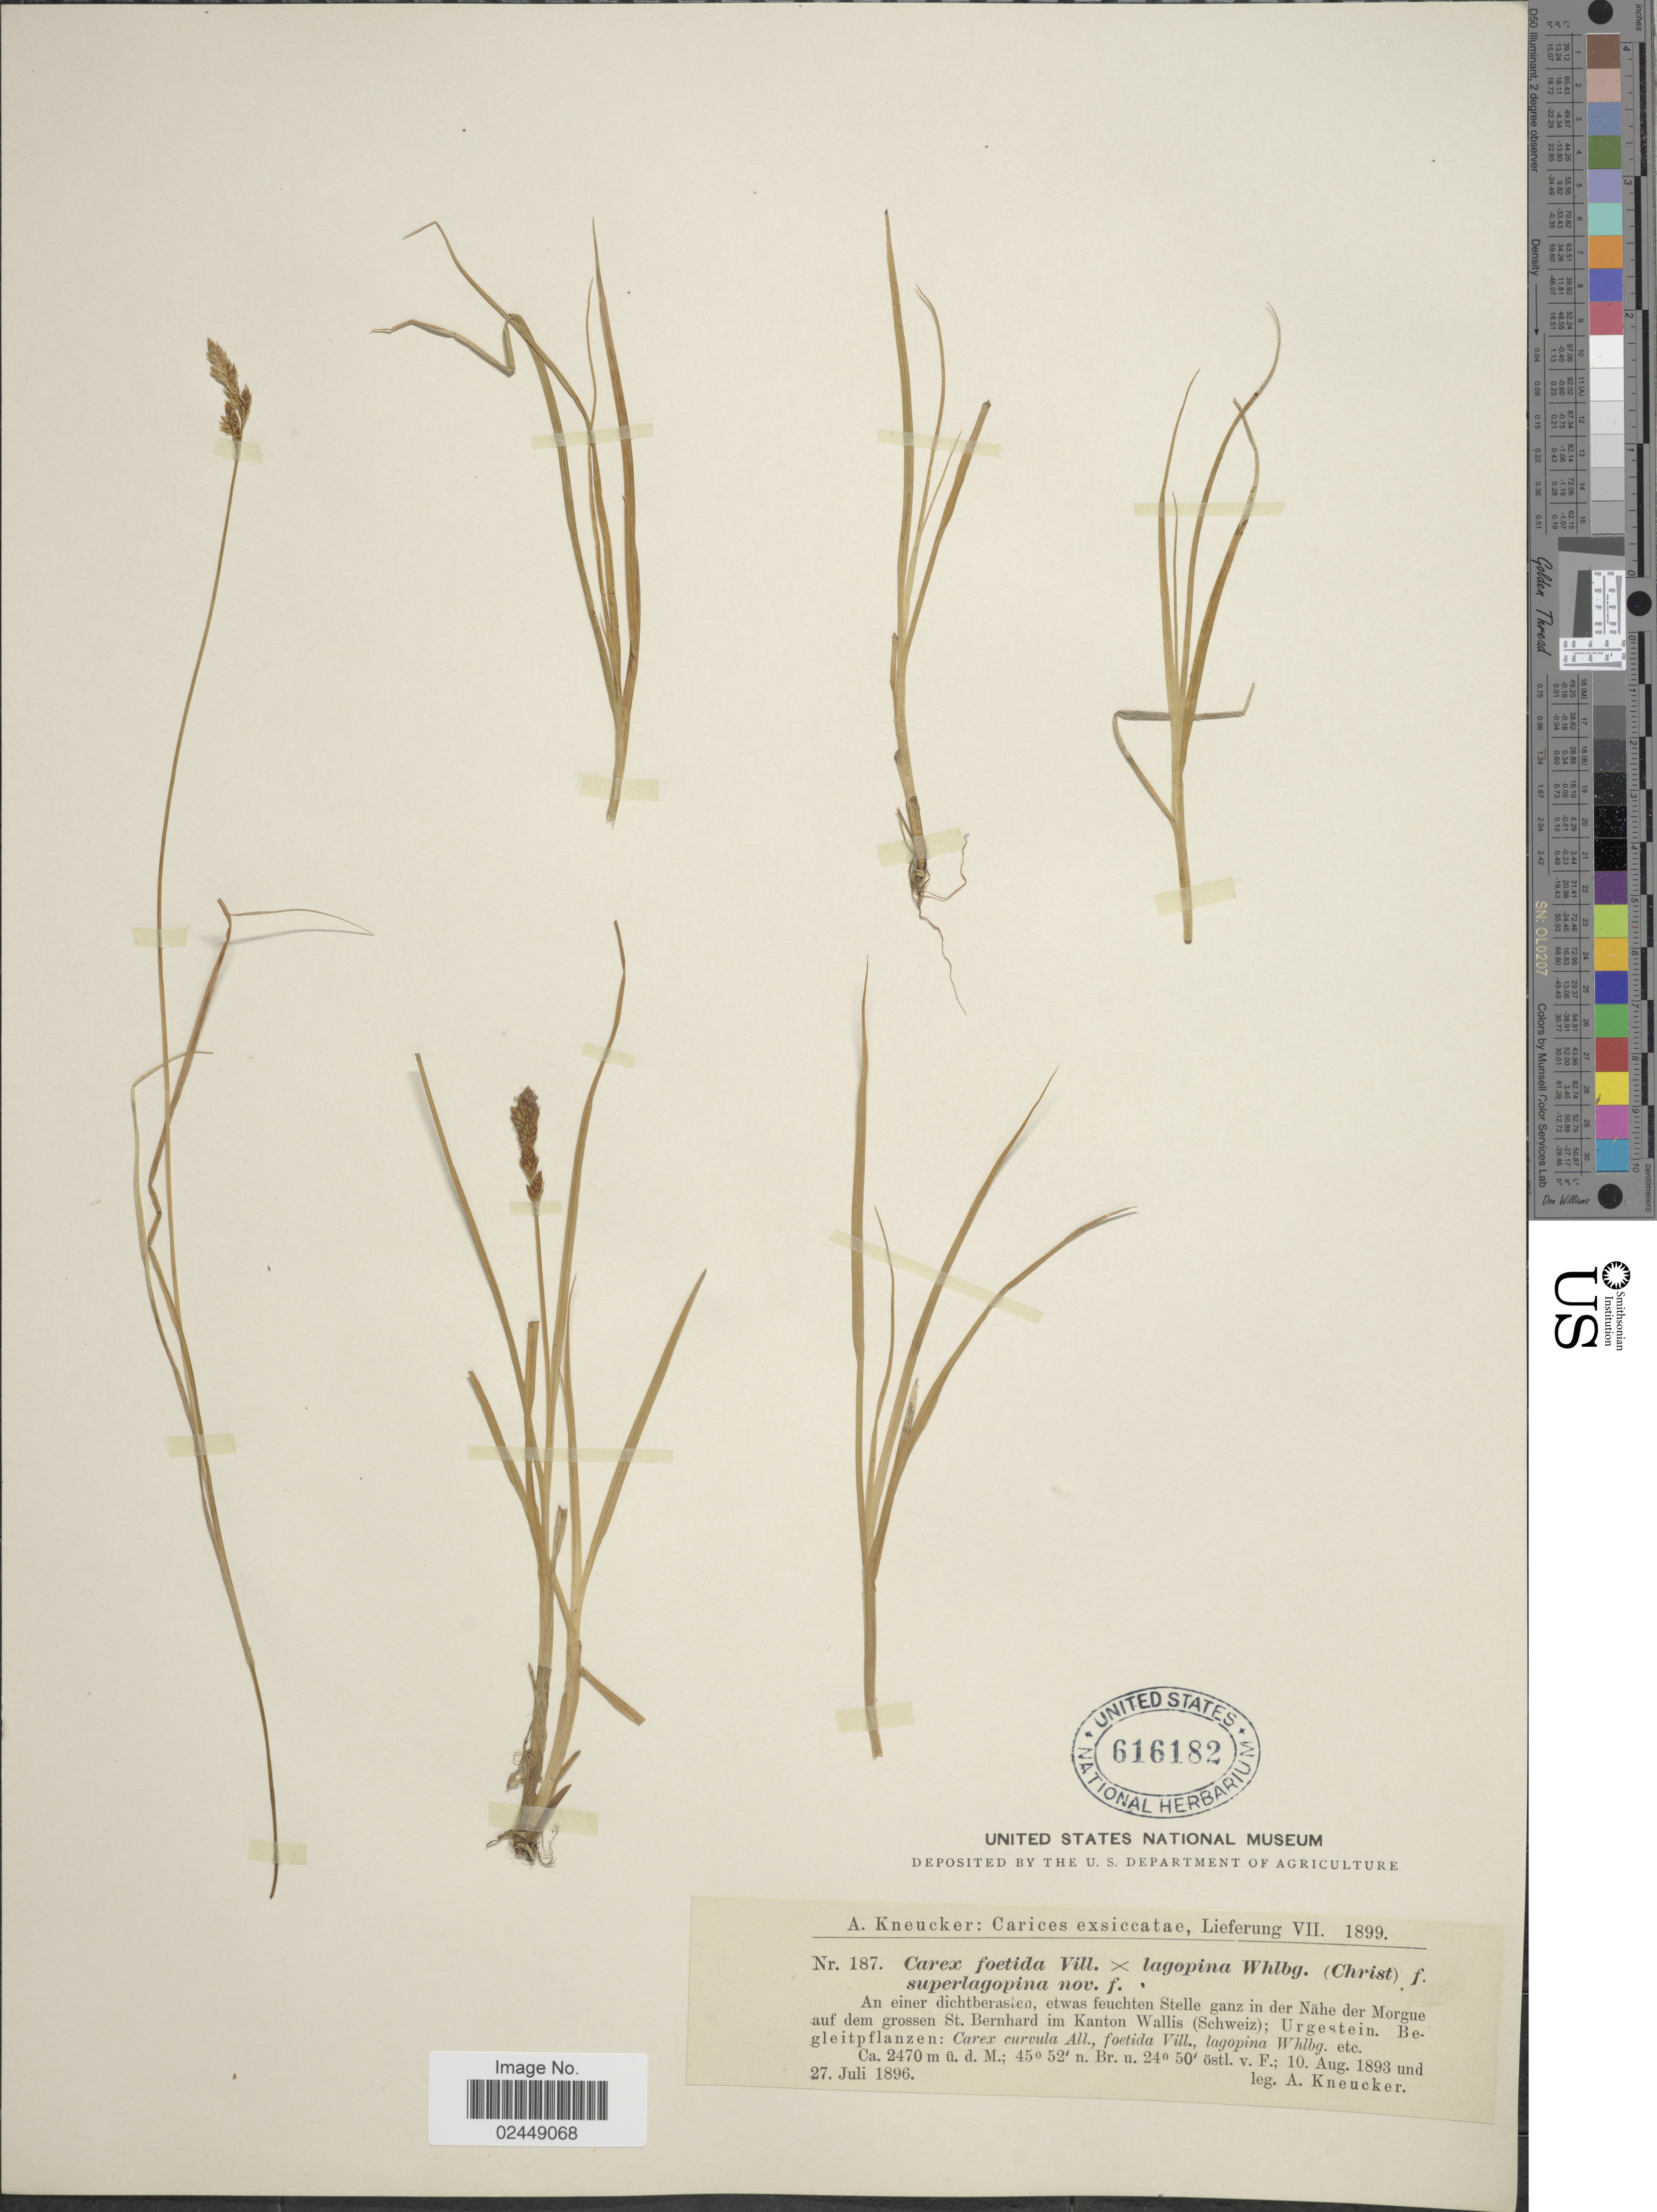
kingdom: Plantae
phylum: Tracheophyta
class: Liliopsida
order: Poales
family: Cyperaceae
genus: Carex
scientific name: Carex foetida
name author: All.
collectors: A. Kneucker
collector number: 187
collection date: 1893-08-10/1896-07-27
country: Switzerland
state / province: Valais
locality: An einer dichtberasten, etwas Stelle ganz in der Nähe der Morgue auf dem grossen St. Bernhard im Kanton Wallis (Schweiz); Urgestein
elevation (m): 2470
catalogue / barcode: US 616182